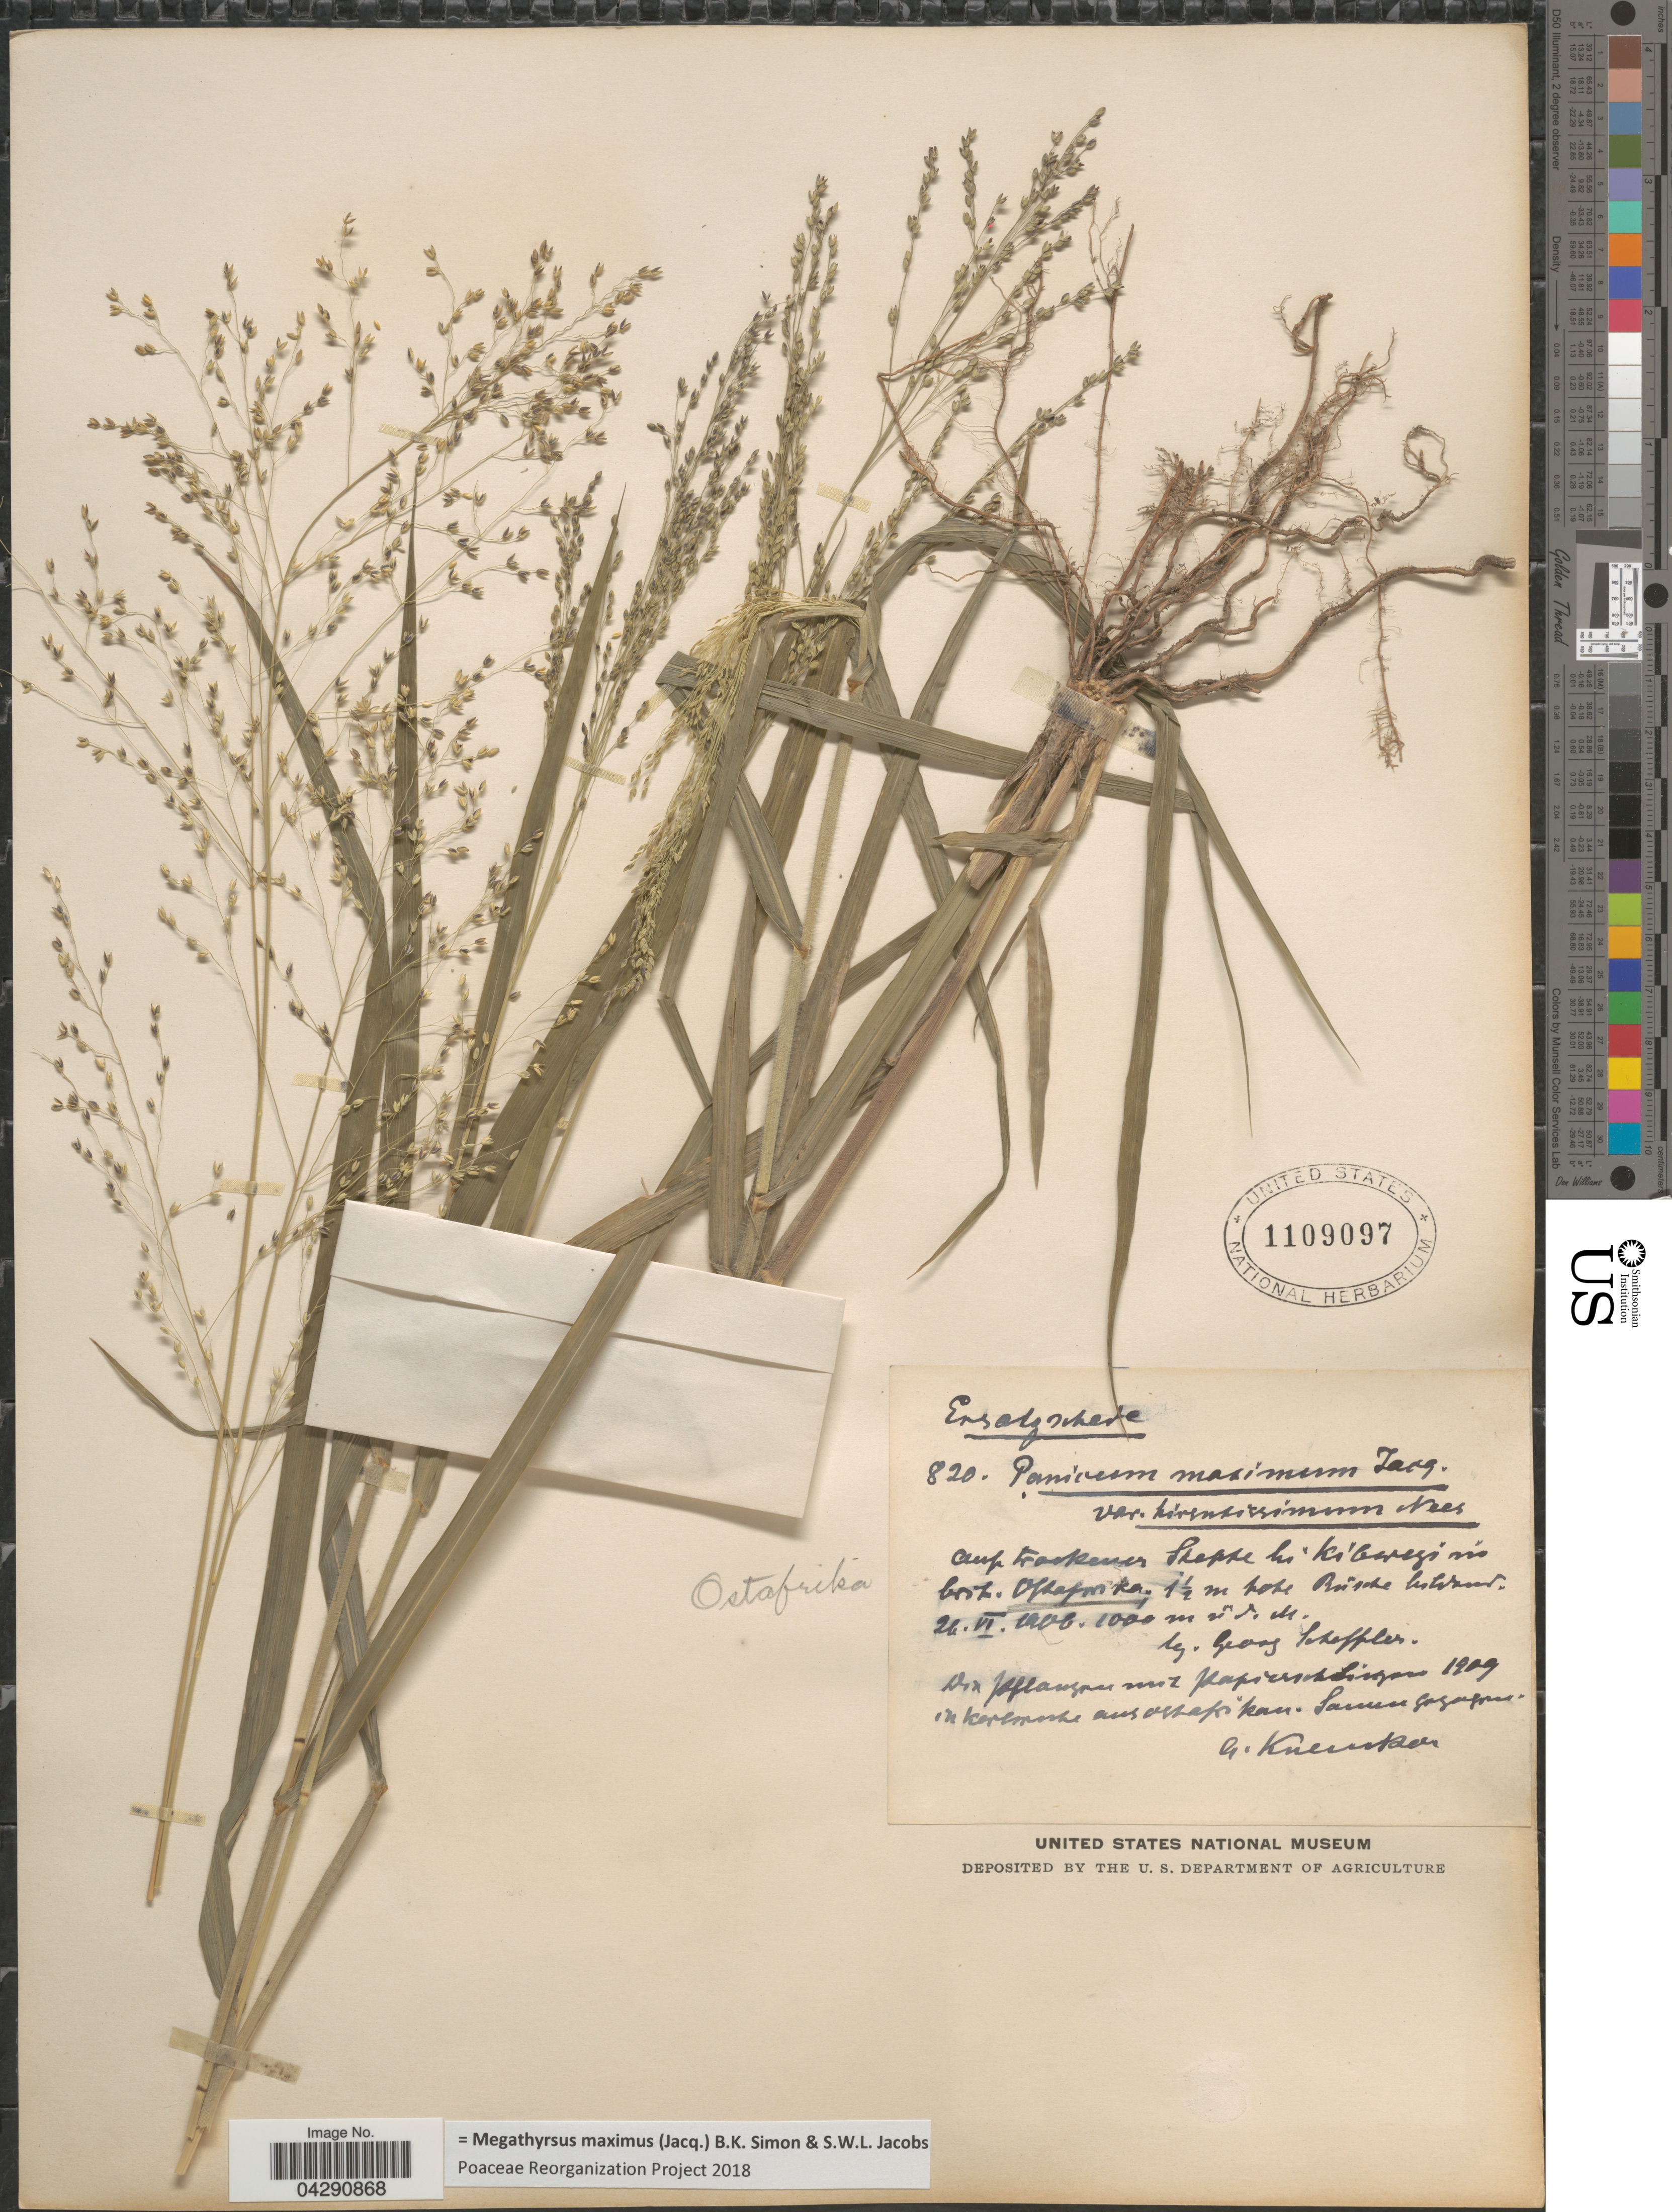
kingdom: Plantae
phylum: Tracheophyta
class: Liliopsida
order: Poales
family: Poaceae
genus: Megathyrsus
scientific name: Megathyrsus maximus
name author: (Jacq.) B.K. Simon & S.W.L. Jacobs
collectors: G. Scheffler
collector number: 820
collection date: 1900-06-21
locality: Ostafrika. Auf trockener Steppe bei kibergegi nis best [interpreted]. Ostafrika. 1½ m hohe Búsche hohrand [interpreted].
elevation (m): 1000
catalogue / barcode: US 1109097